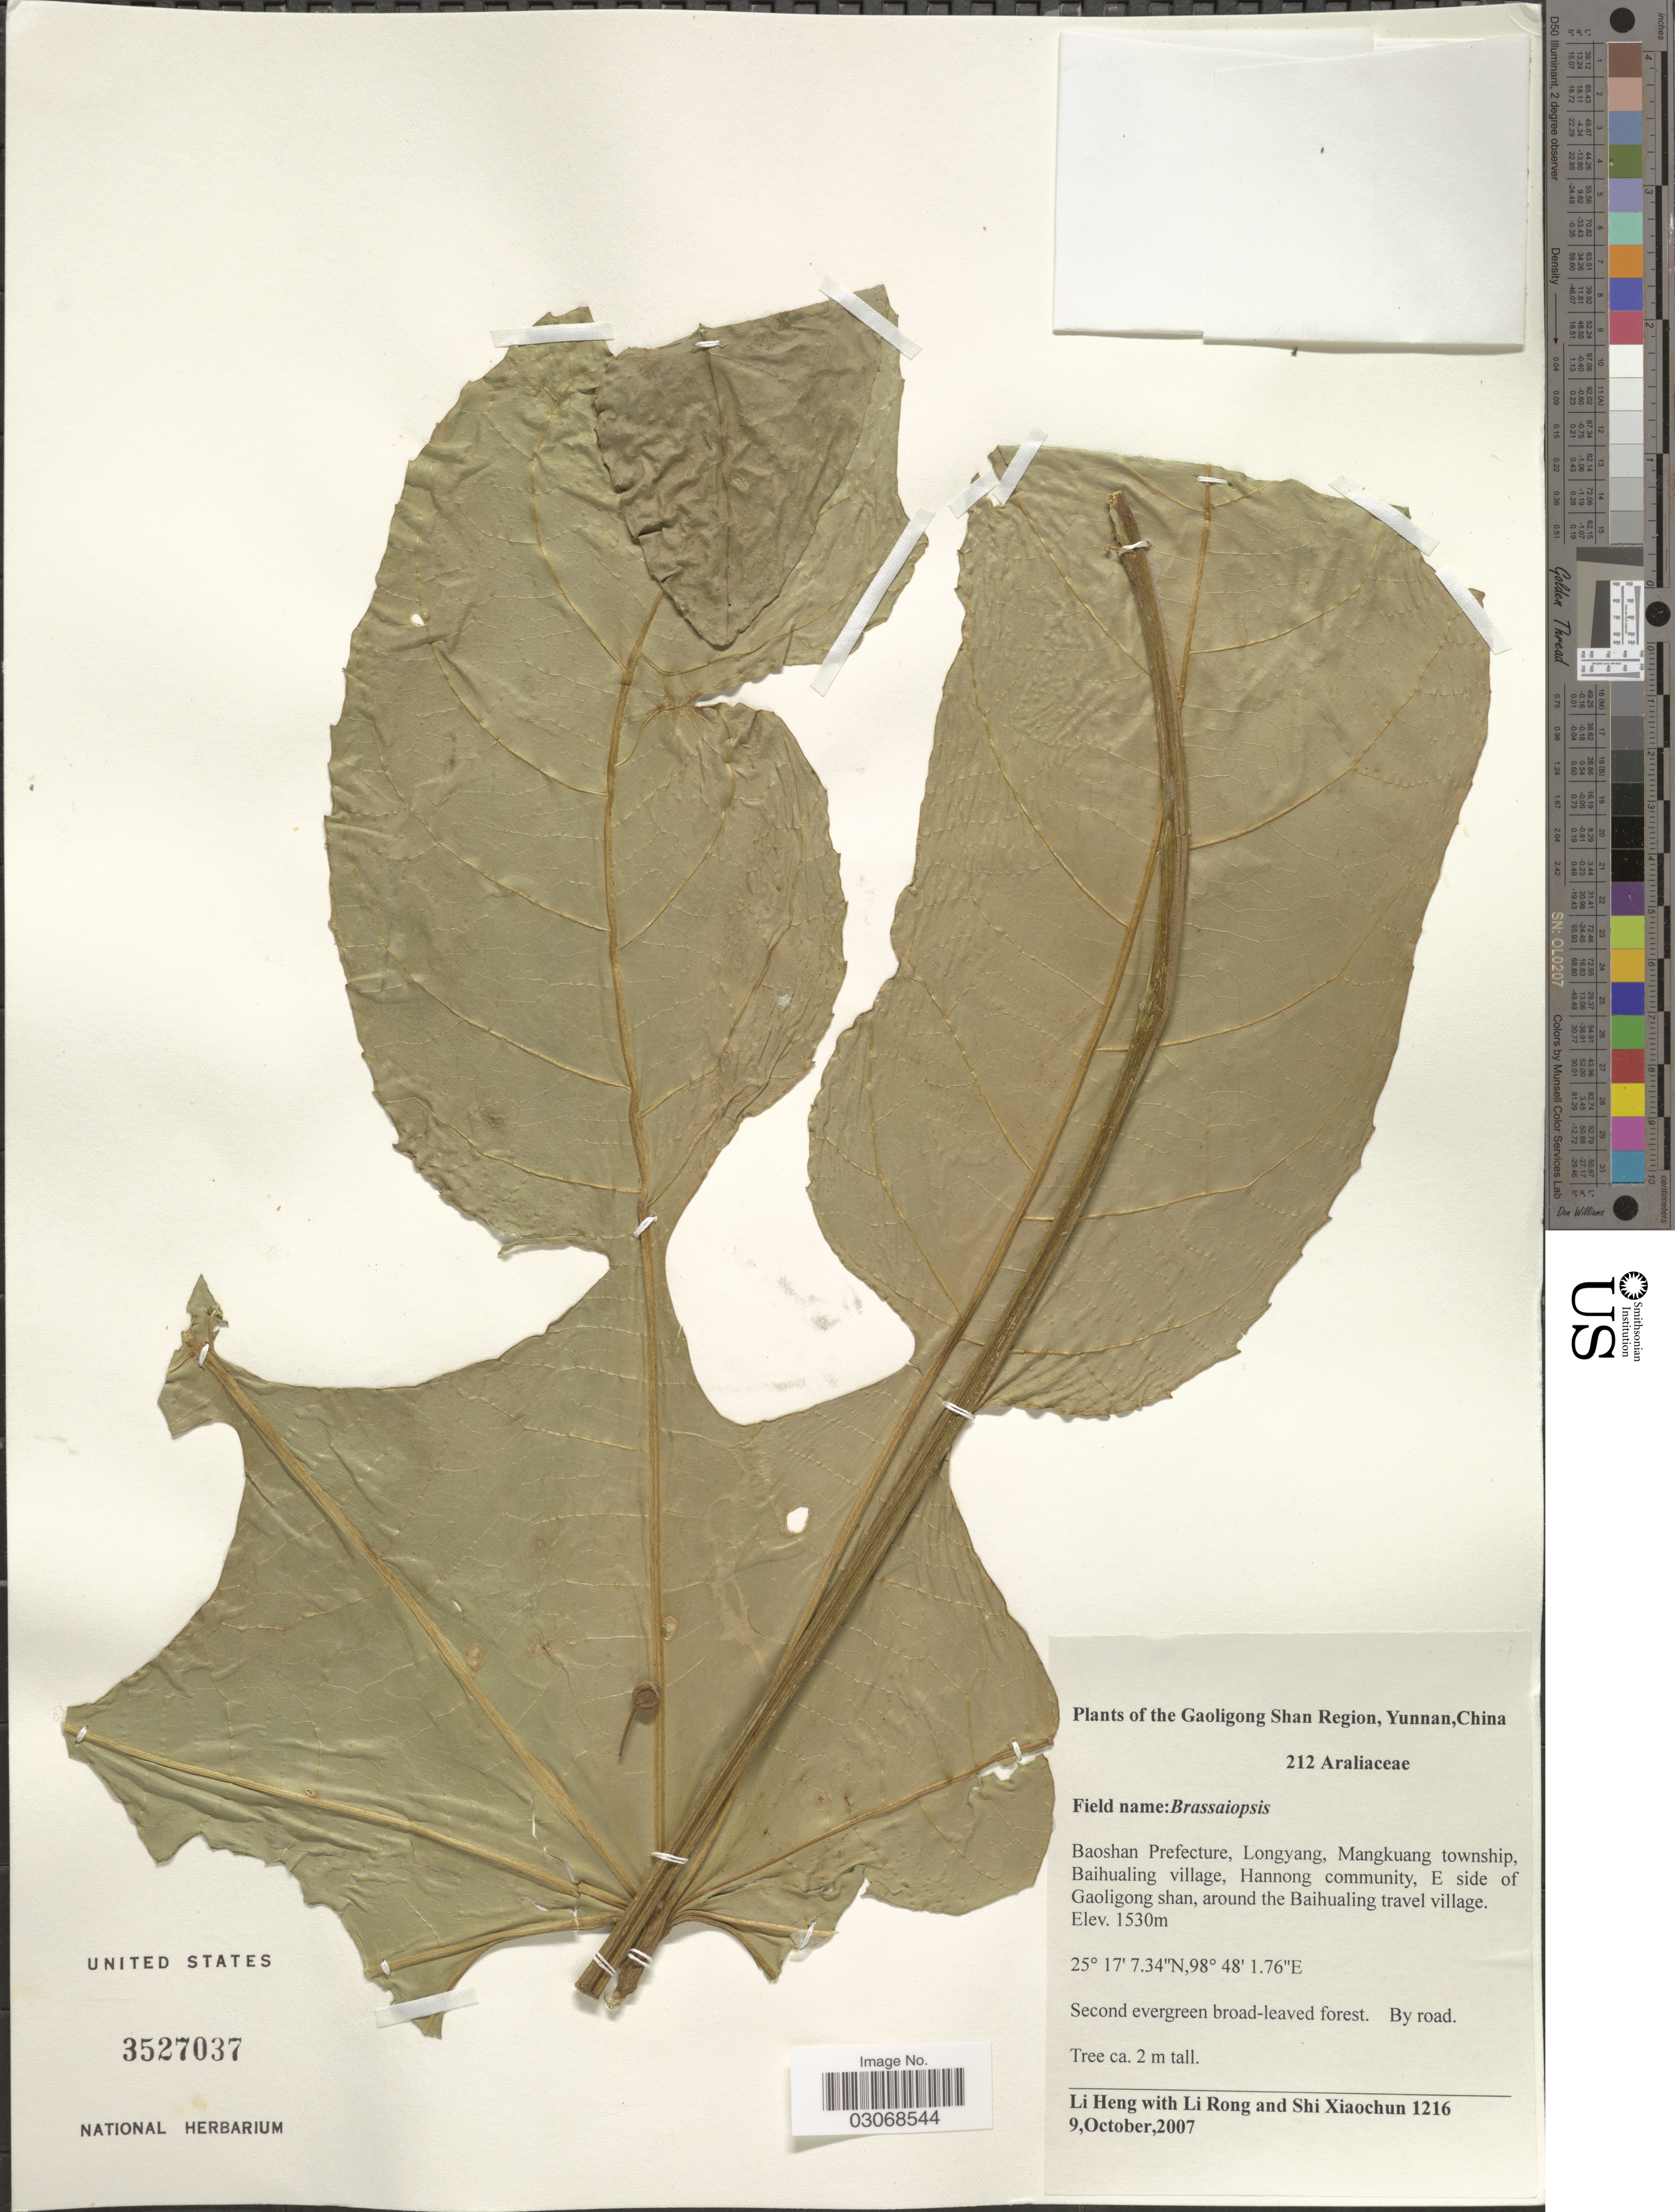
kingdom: Plantae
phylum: Tracheophyta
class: Magnoliopsida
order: Apiales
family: Araliaceae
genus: Brassaiopsis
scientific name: Brassaiopsis sp.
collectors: L. Heng, R. Li & X. C. Shi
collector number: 1216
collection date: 2007-10-09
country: China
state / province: Yunnan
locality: The Gaoligong Shan Region, Baoshan Prefecture, Longyang, Mangkuang township, Baihualing village, Hannong community, E side of Gaoligong shan, around the Baihualing travel village.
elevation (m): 1530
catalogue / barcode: US 3527037